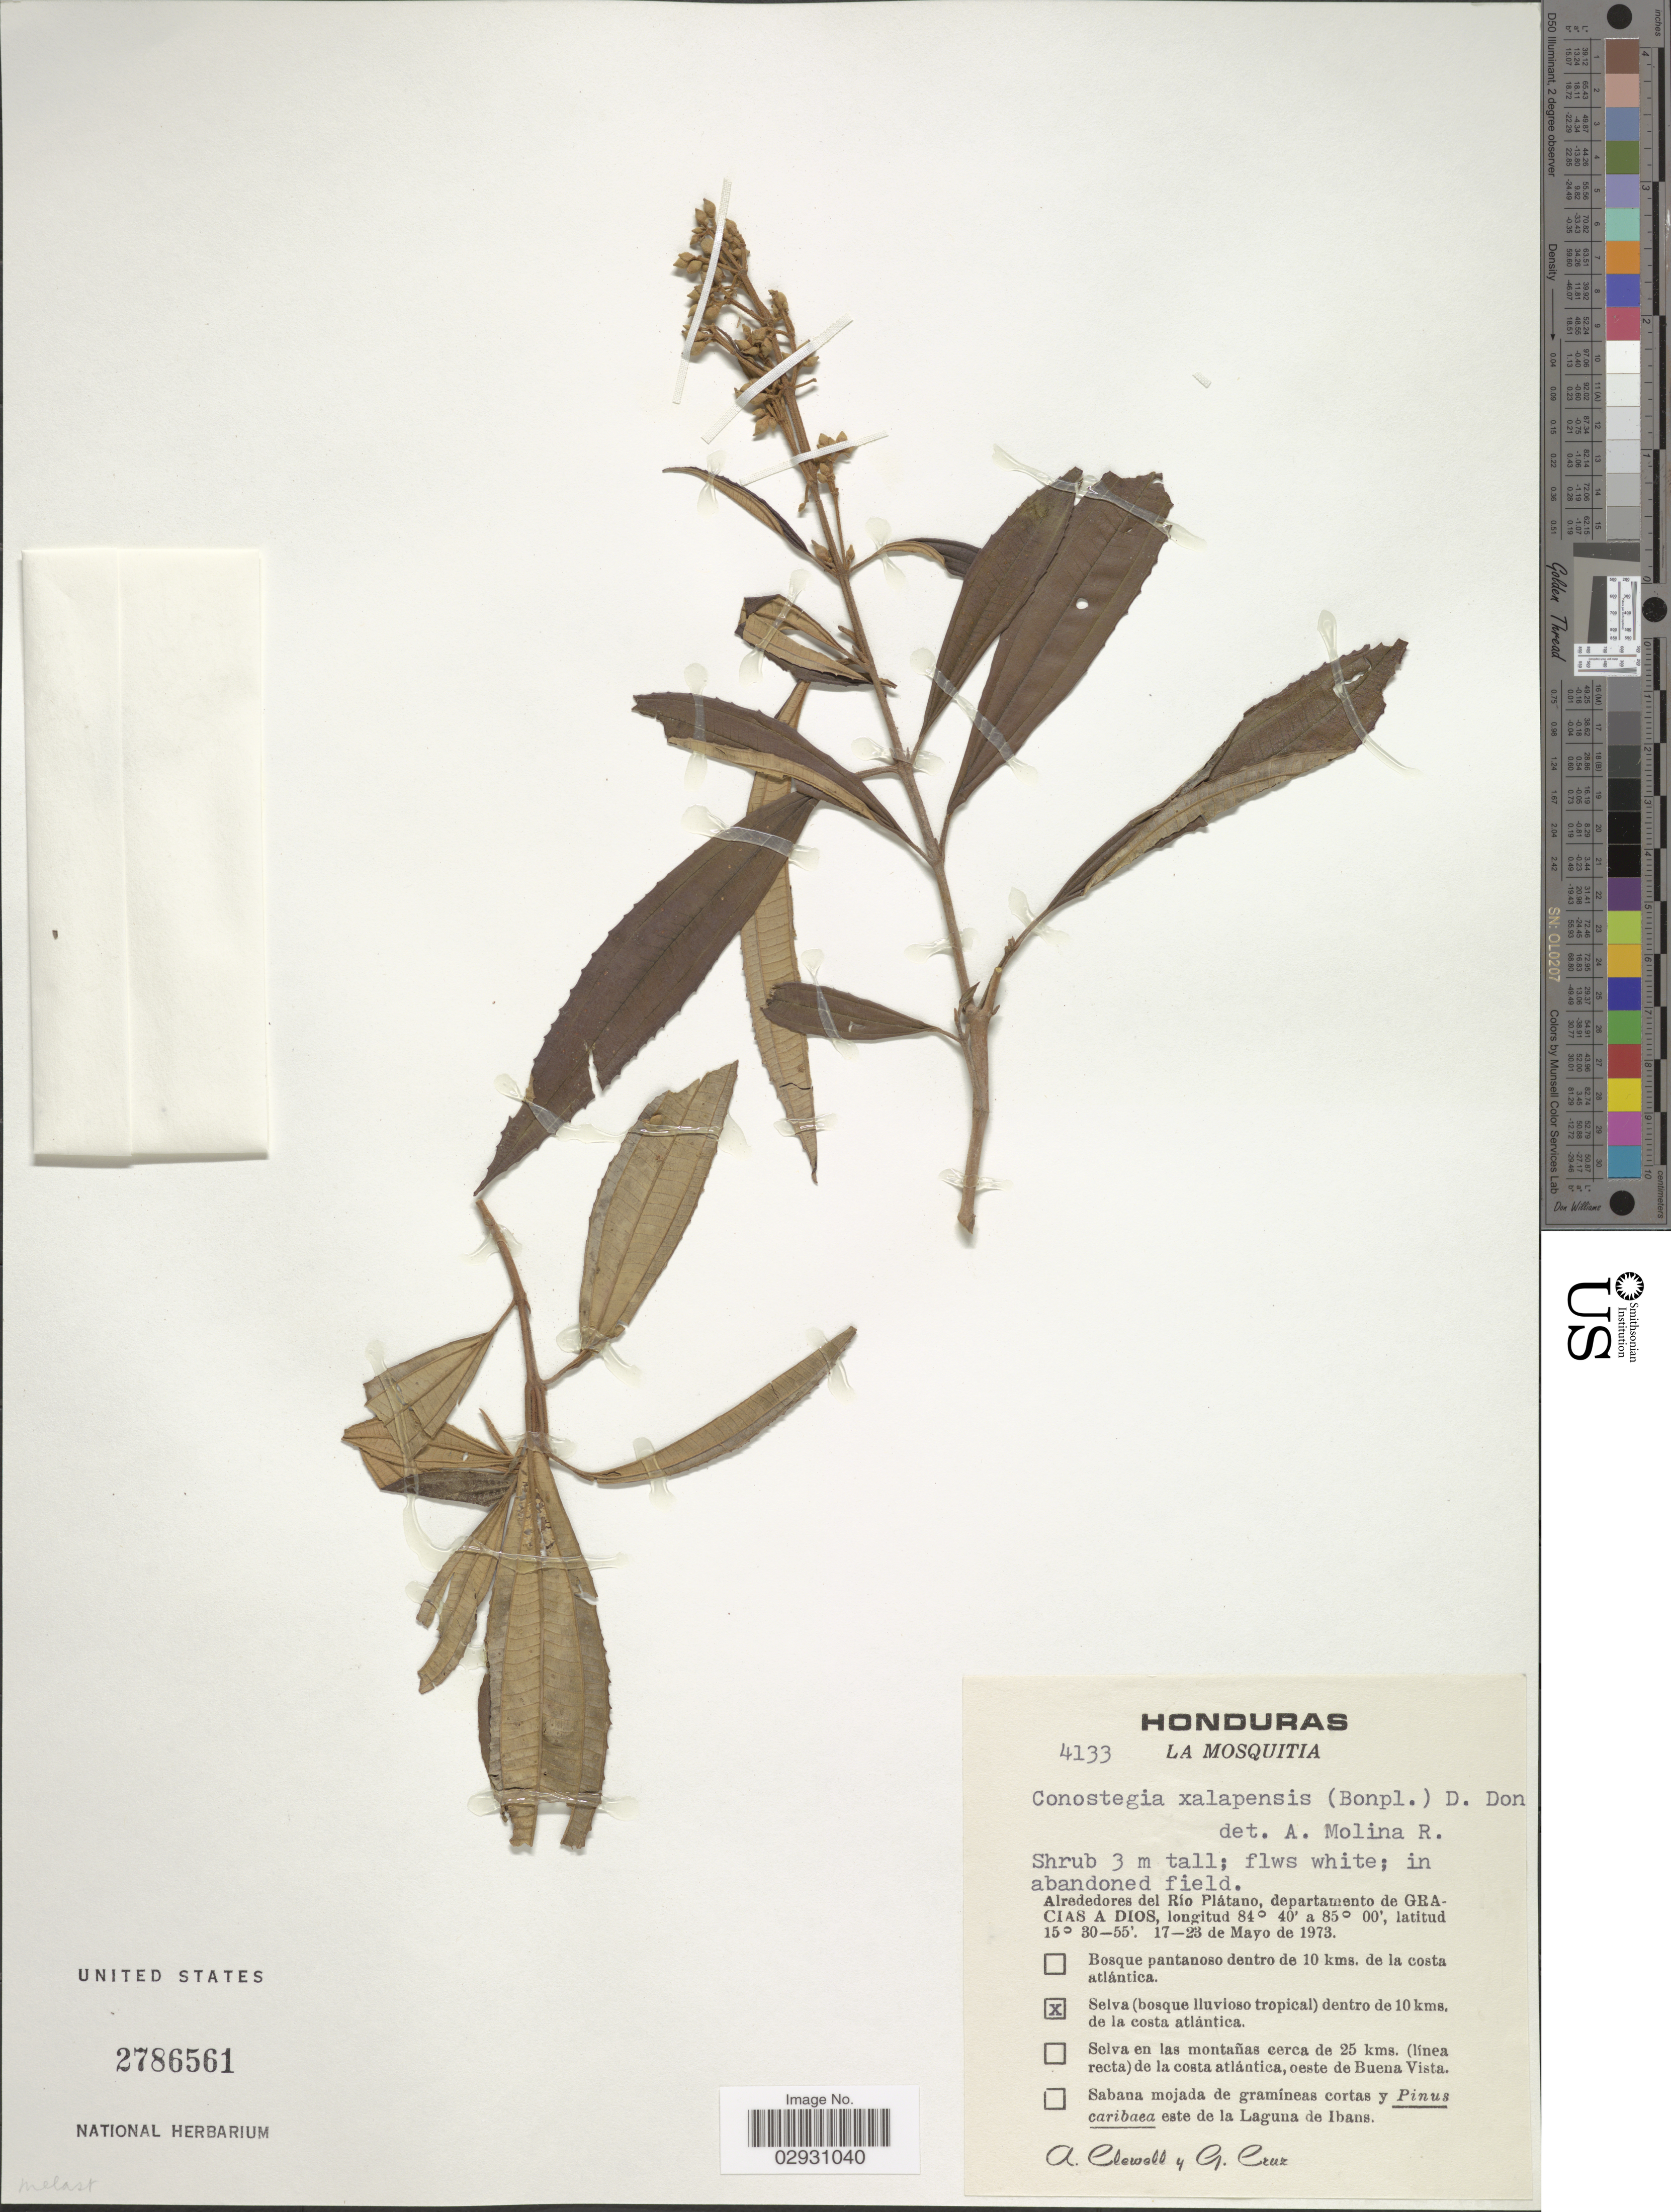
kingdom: Plantae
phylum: Tracheophyta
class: Magnoliopsida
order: Myrtales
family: Melastomataceae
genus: Conostegia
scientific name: Conostegia quadrangularis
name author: Schltdl. ex Steud.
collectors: A. Clewell & G. Cruz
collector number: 4133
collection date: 1973-05-17/1973-05-23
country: Honduras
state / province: Gracias de Dios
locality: La Mosquitia, Alrededores del Río Plátano, departamento de Gracias a Dios, Selva (bosque lluvioso tropical) dentro de 10 kms. de la costa atlántica.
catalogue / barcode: US 2786561